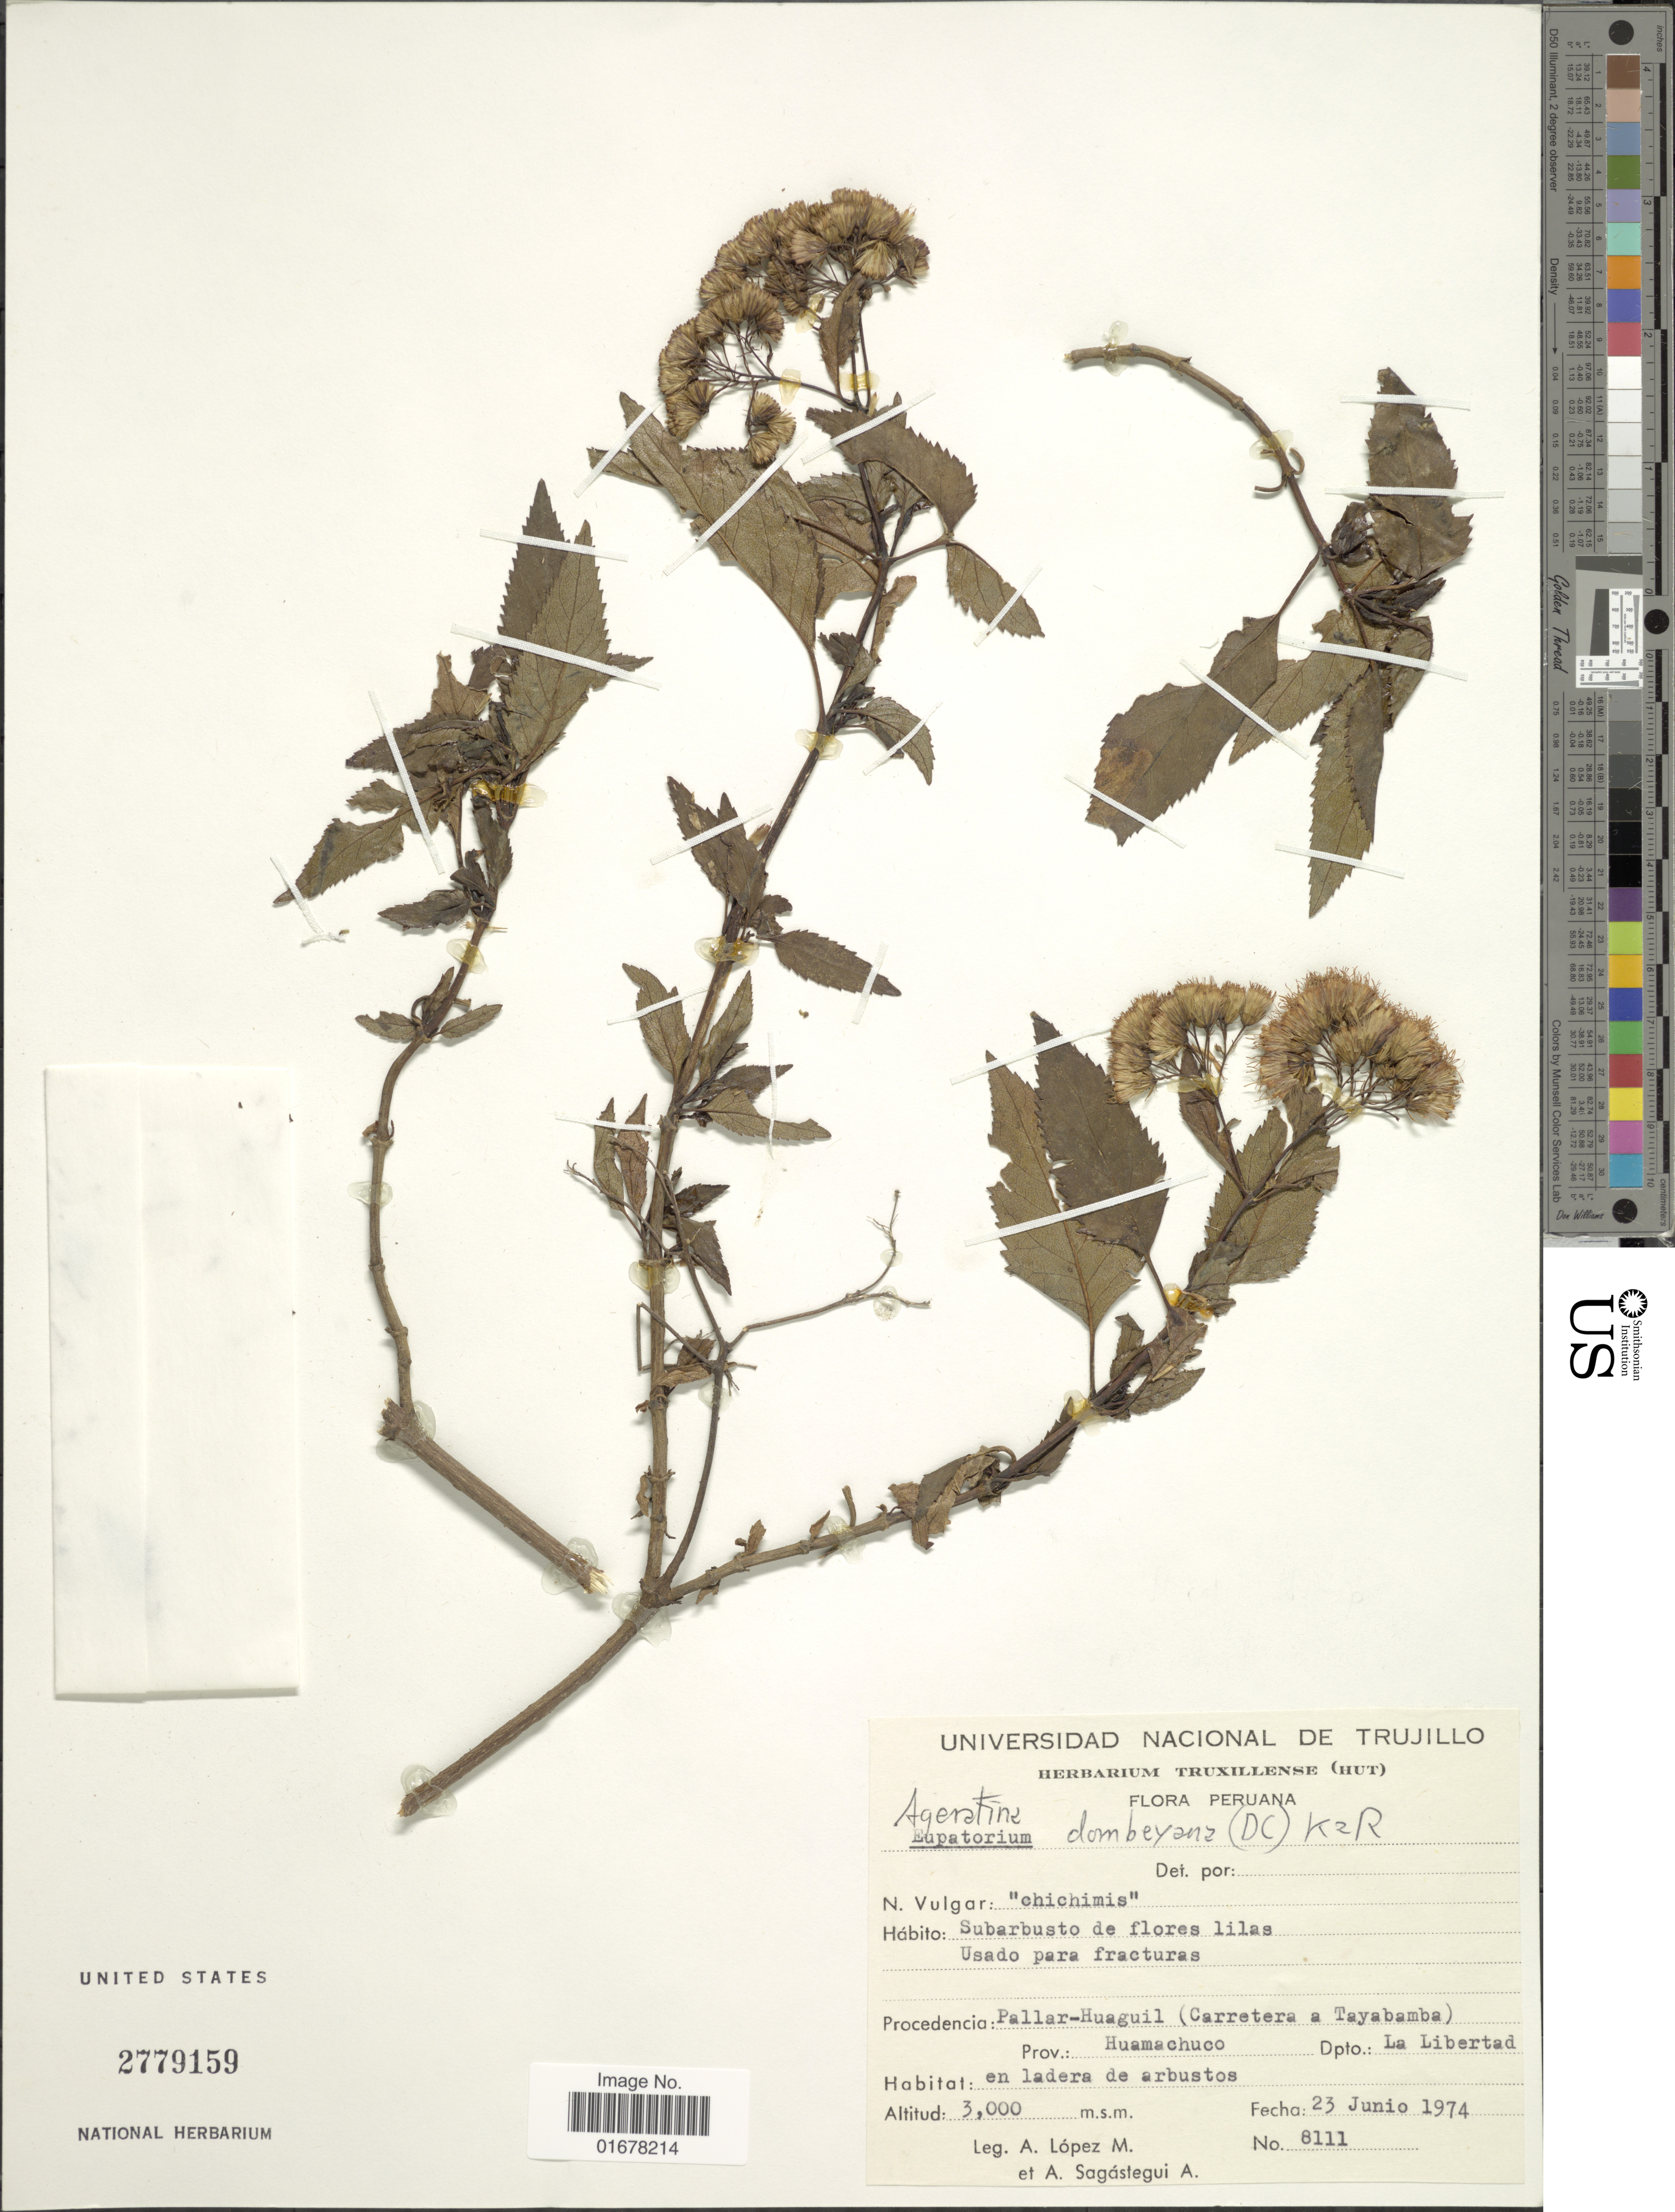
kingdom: Plantae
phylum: Tracheophyta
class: Magnoliopsida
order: Asterales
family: Asteraceae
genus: Ageratina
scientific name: Ageratina dombeyana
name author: (DC.) R.M. King & H. Rob.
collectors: A. López M. & A. Sagástegui A.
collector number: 8111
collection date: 1974-06-23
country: Peru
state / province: La Libertad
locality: Procedencia: Pallar-Huaguil (Carretera a Tayabamba) Prov.: Huamachuco, Dpto.: La Libertad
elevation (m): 3000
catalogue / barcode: US 2779159